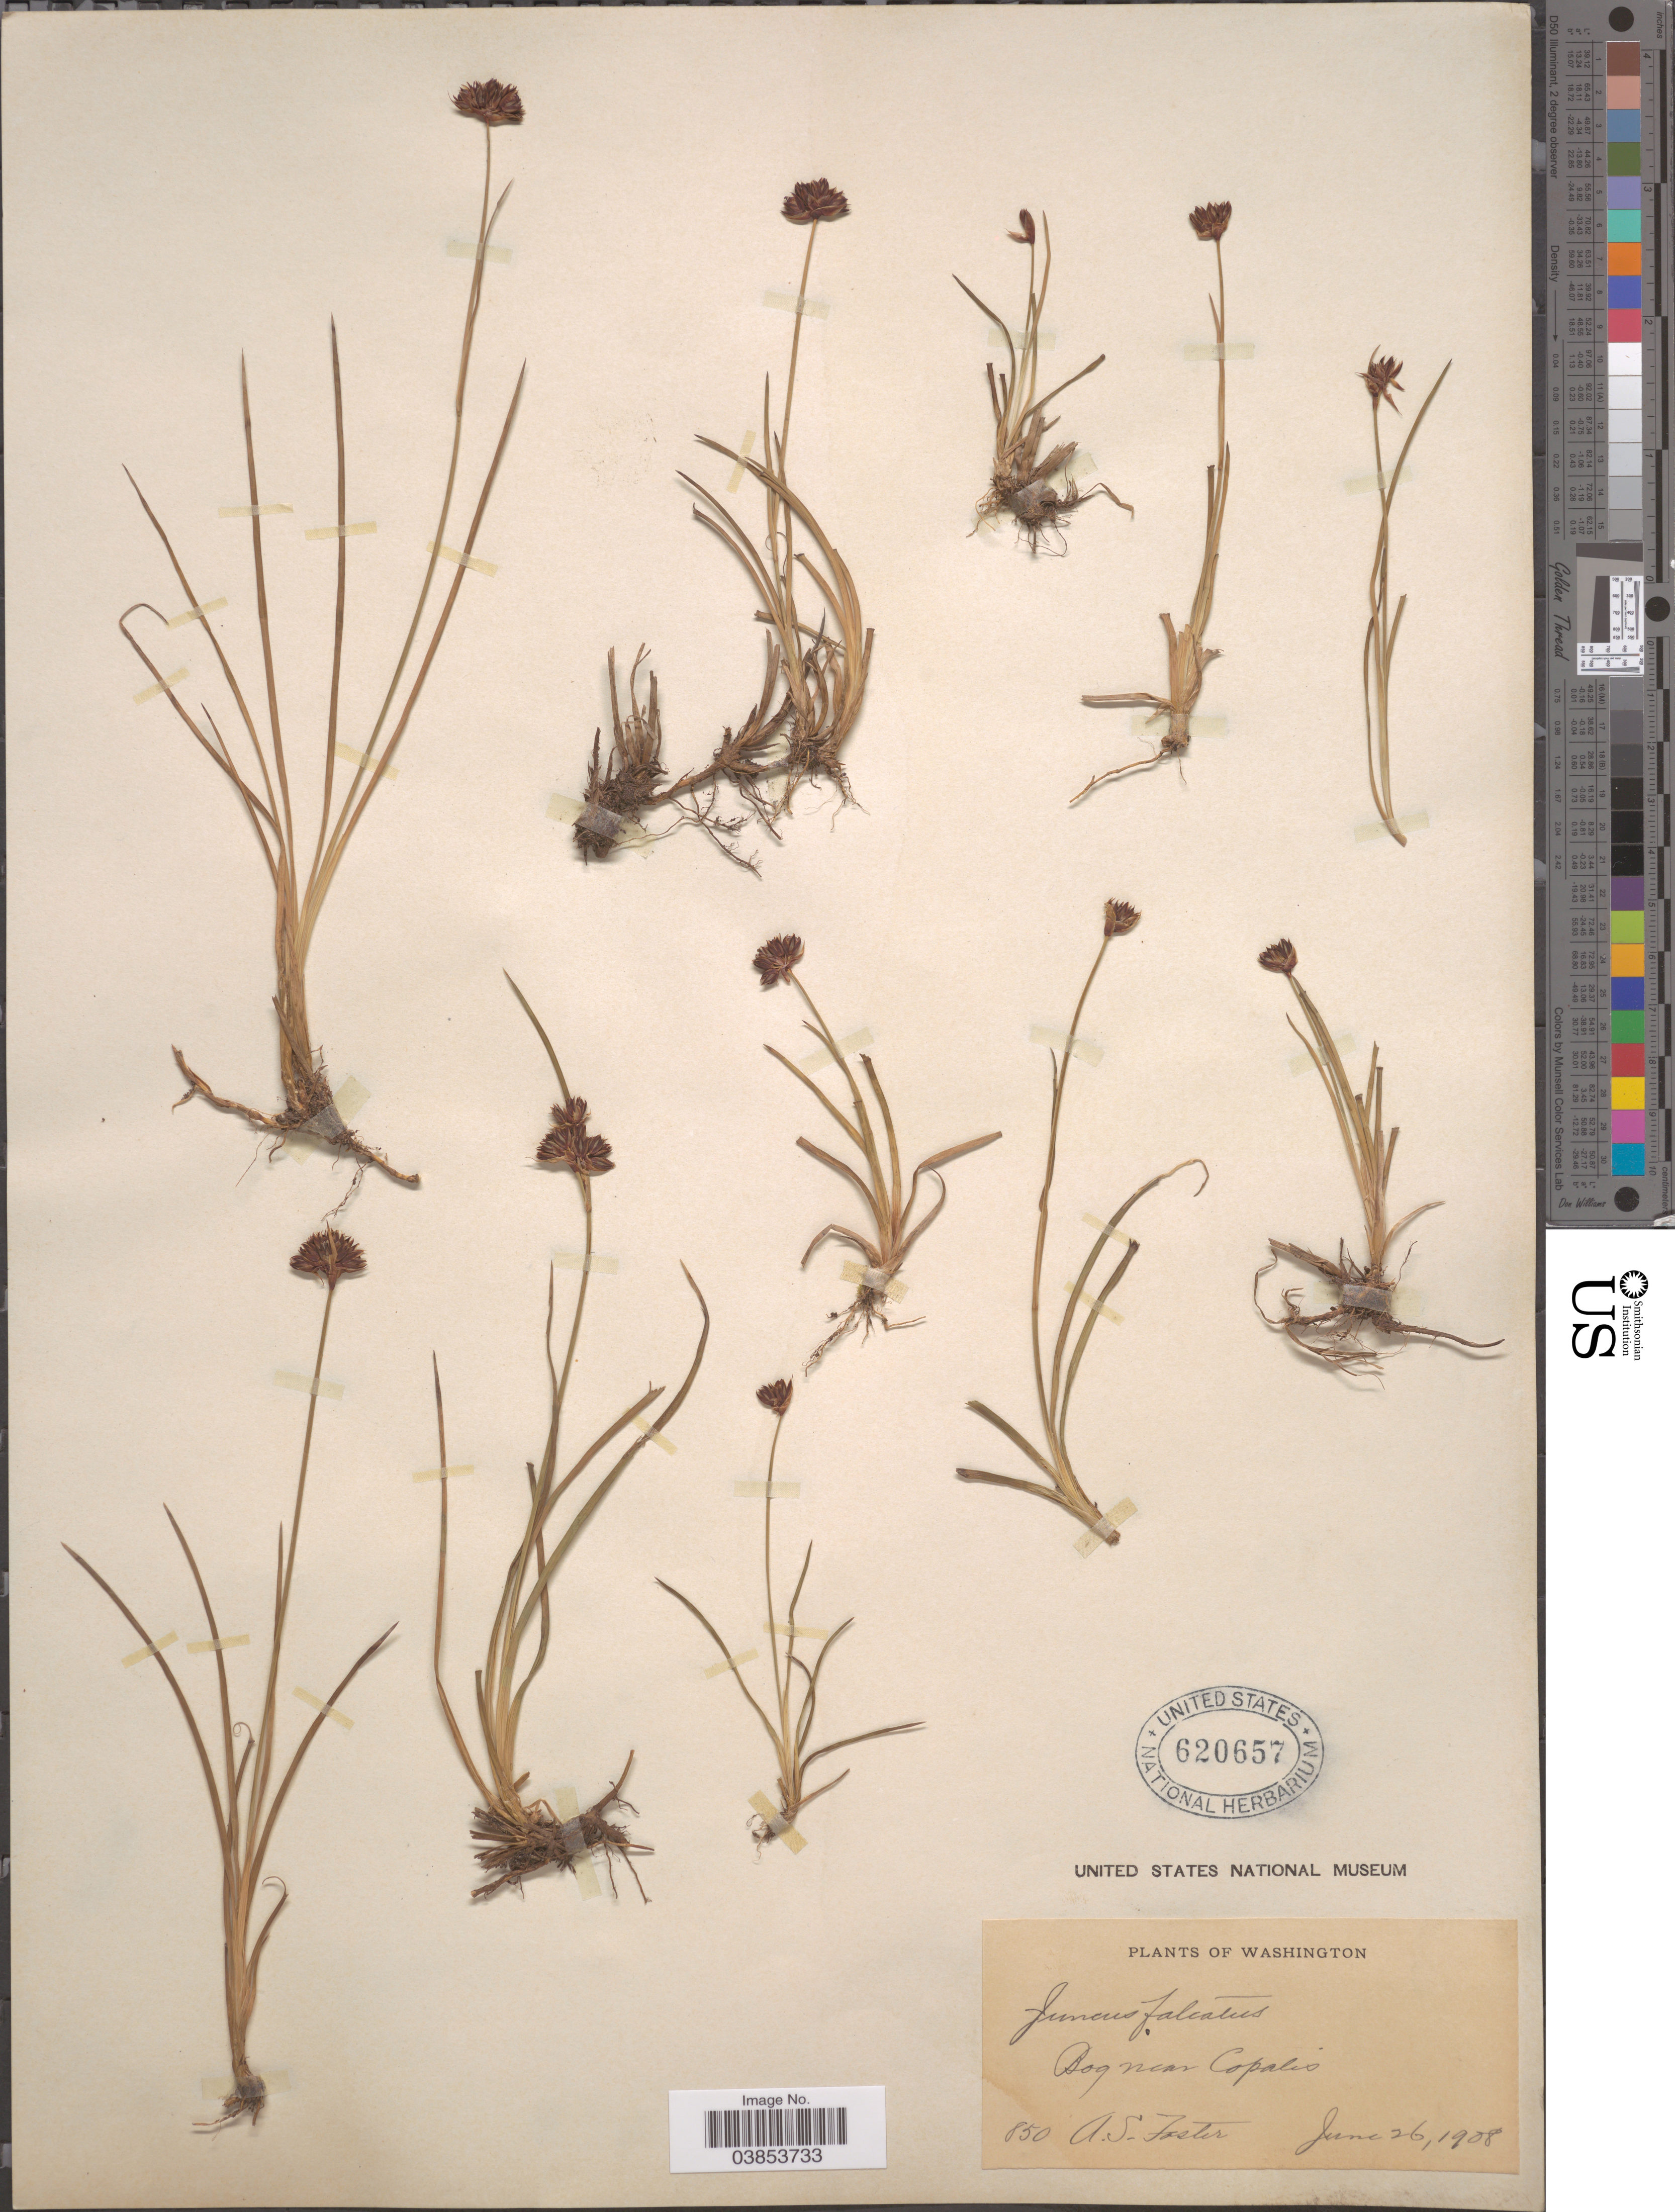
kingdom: Plantae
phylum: Tracheophyta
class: Liliopsida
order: Poales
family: Juncaceae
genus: Juncus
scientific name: Juncus falcatus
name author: E. Mey.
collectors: A. S. Foster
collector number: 850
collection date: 1908-06-26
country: United States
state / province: Washington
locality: Bog near Copalis.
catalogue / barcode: US 620657